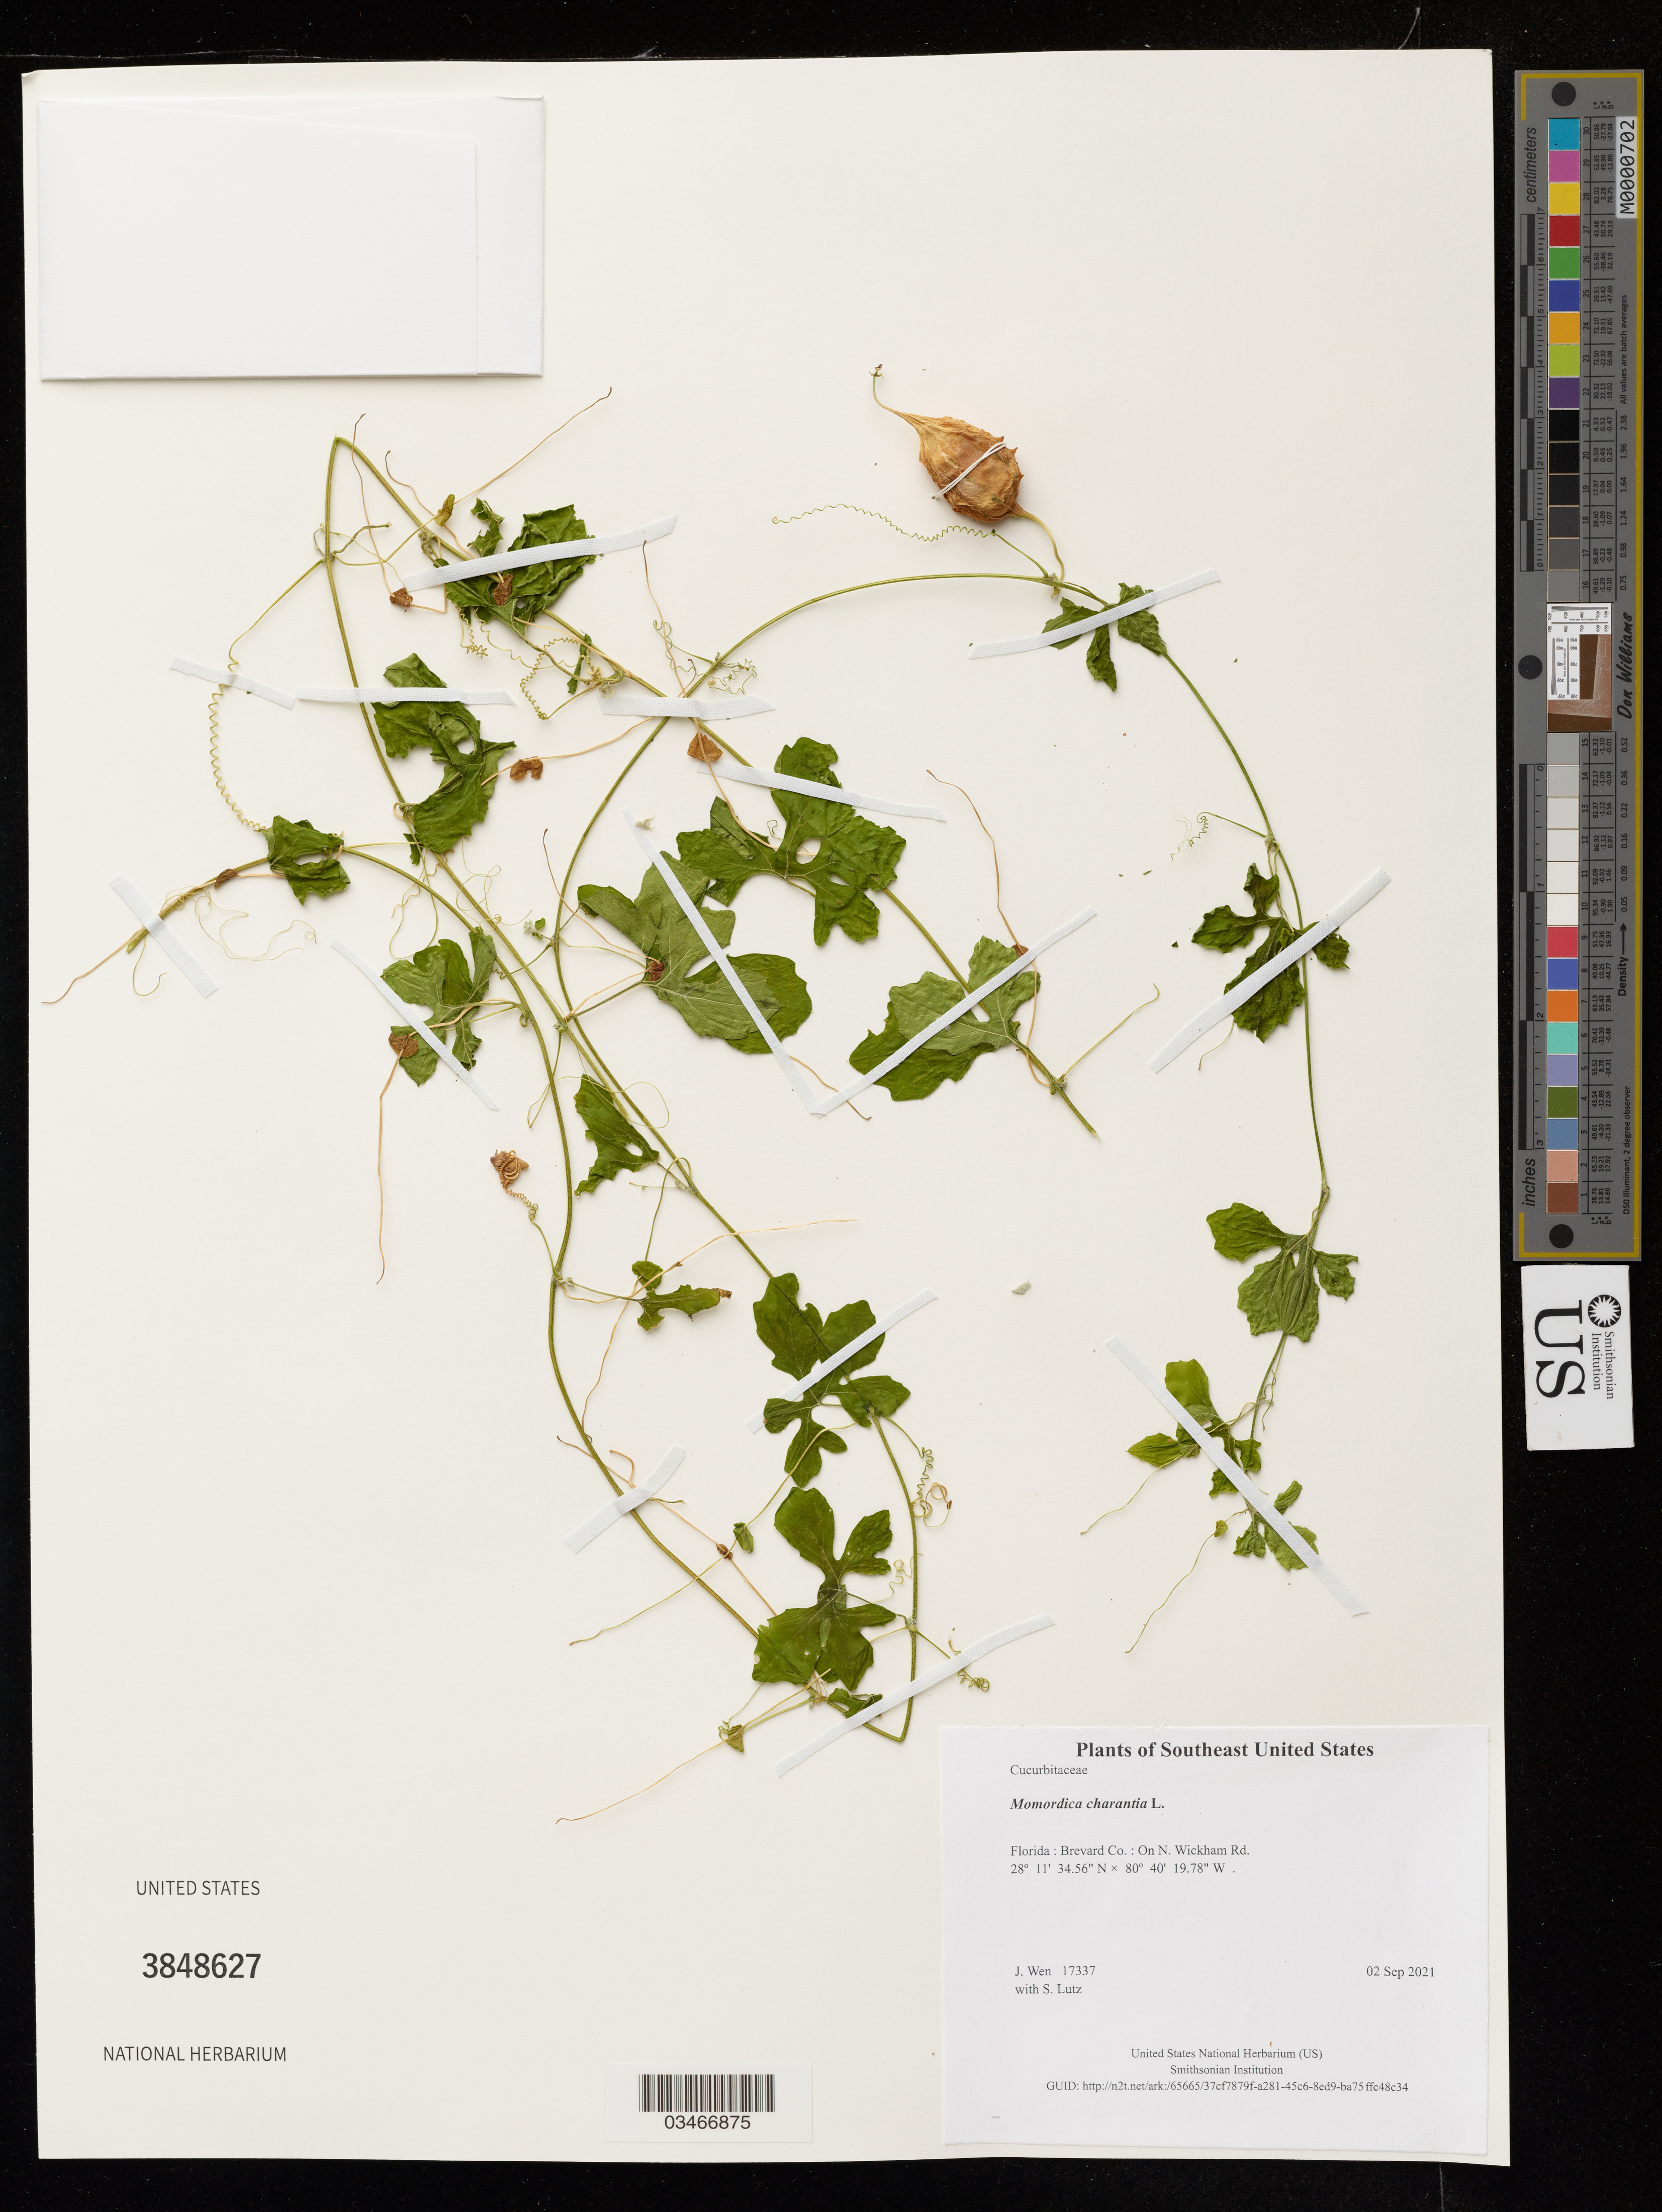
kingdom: Plantae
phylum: Tracheophyta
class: Magnoliopsida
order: Cucurbitales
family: Cucurbitaceae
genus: Momordica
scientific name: Momordica charantia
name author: L.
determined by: Wen, Jun, (BOT), Smithsonian Institution - National Museum of Natural History (UNITED STATES)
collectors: J. Wen & S. Lutz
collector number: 17337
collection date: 2021-09-02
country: United States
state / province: Florida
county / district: Brevard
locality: On N. Wickham Rd.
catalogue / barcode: US 3848627